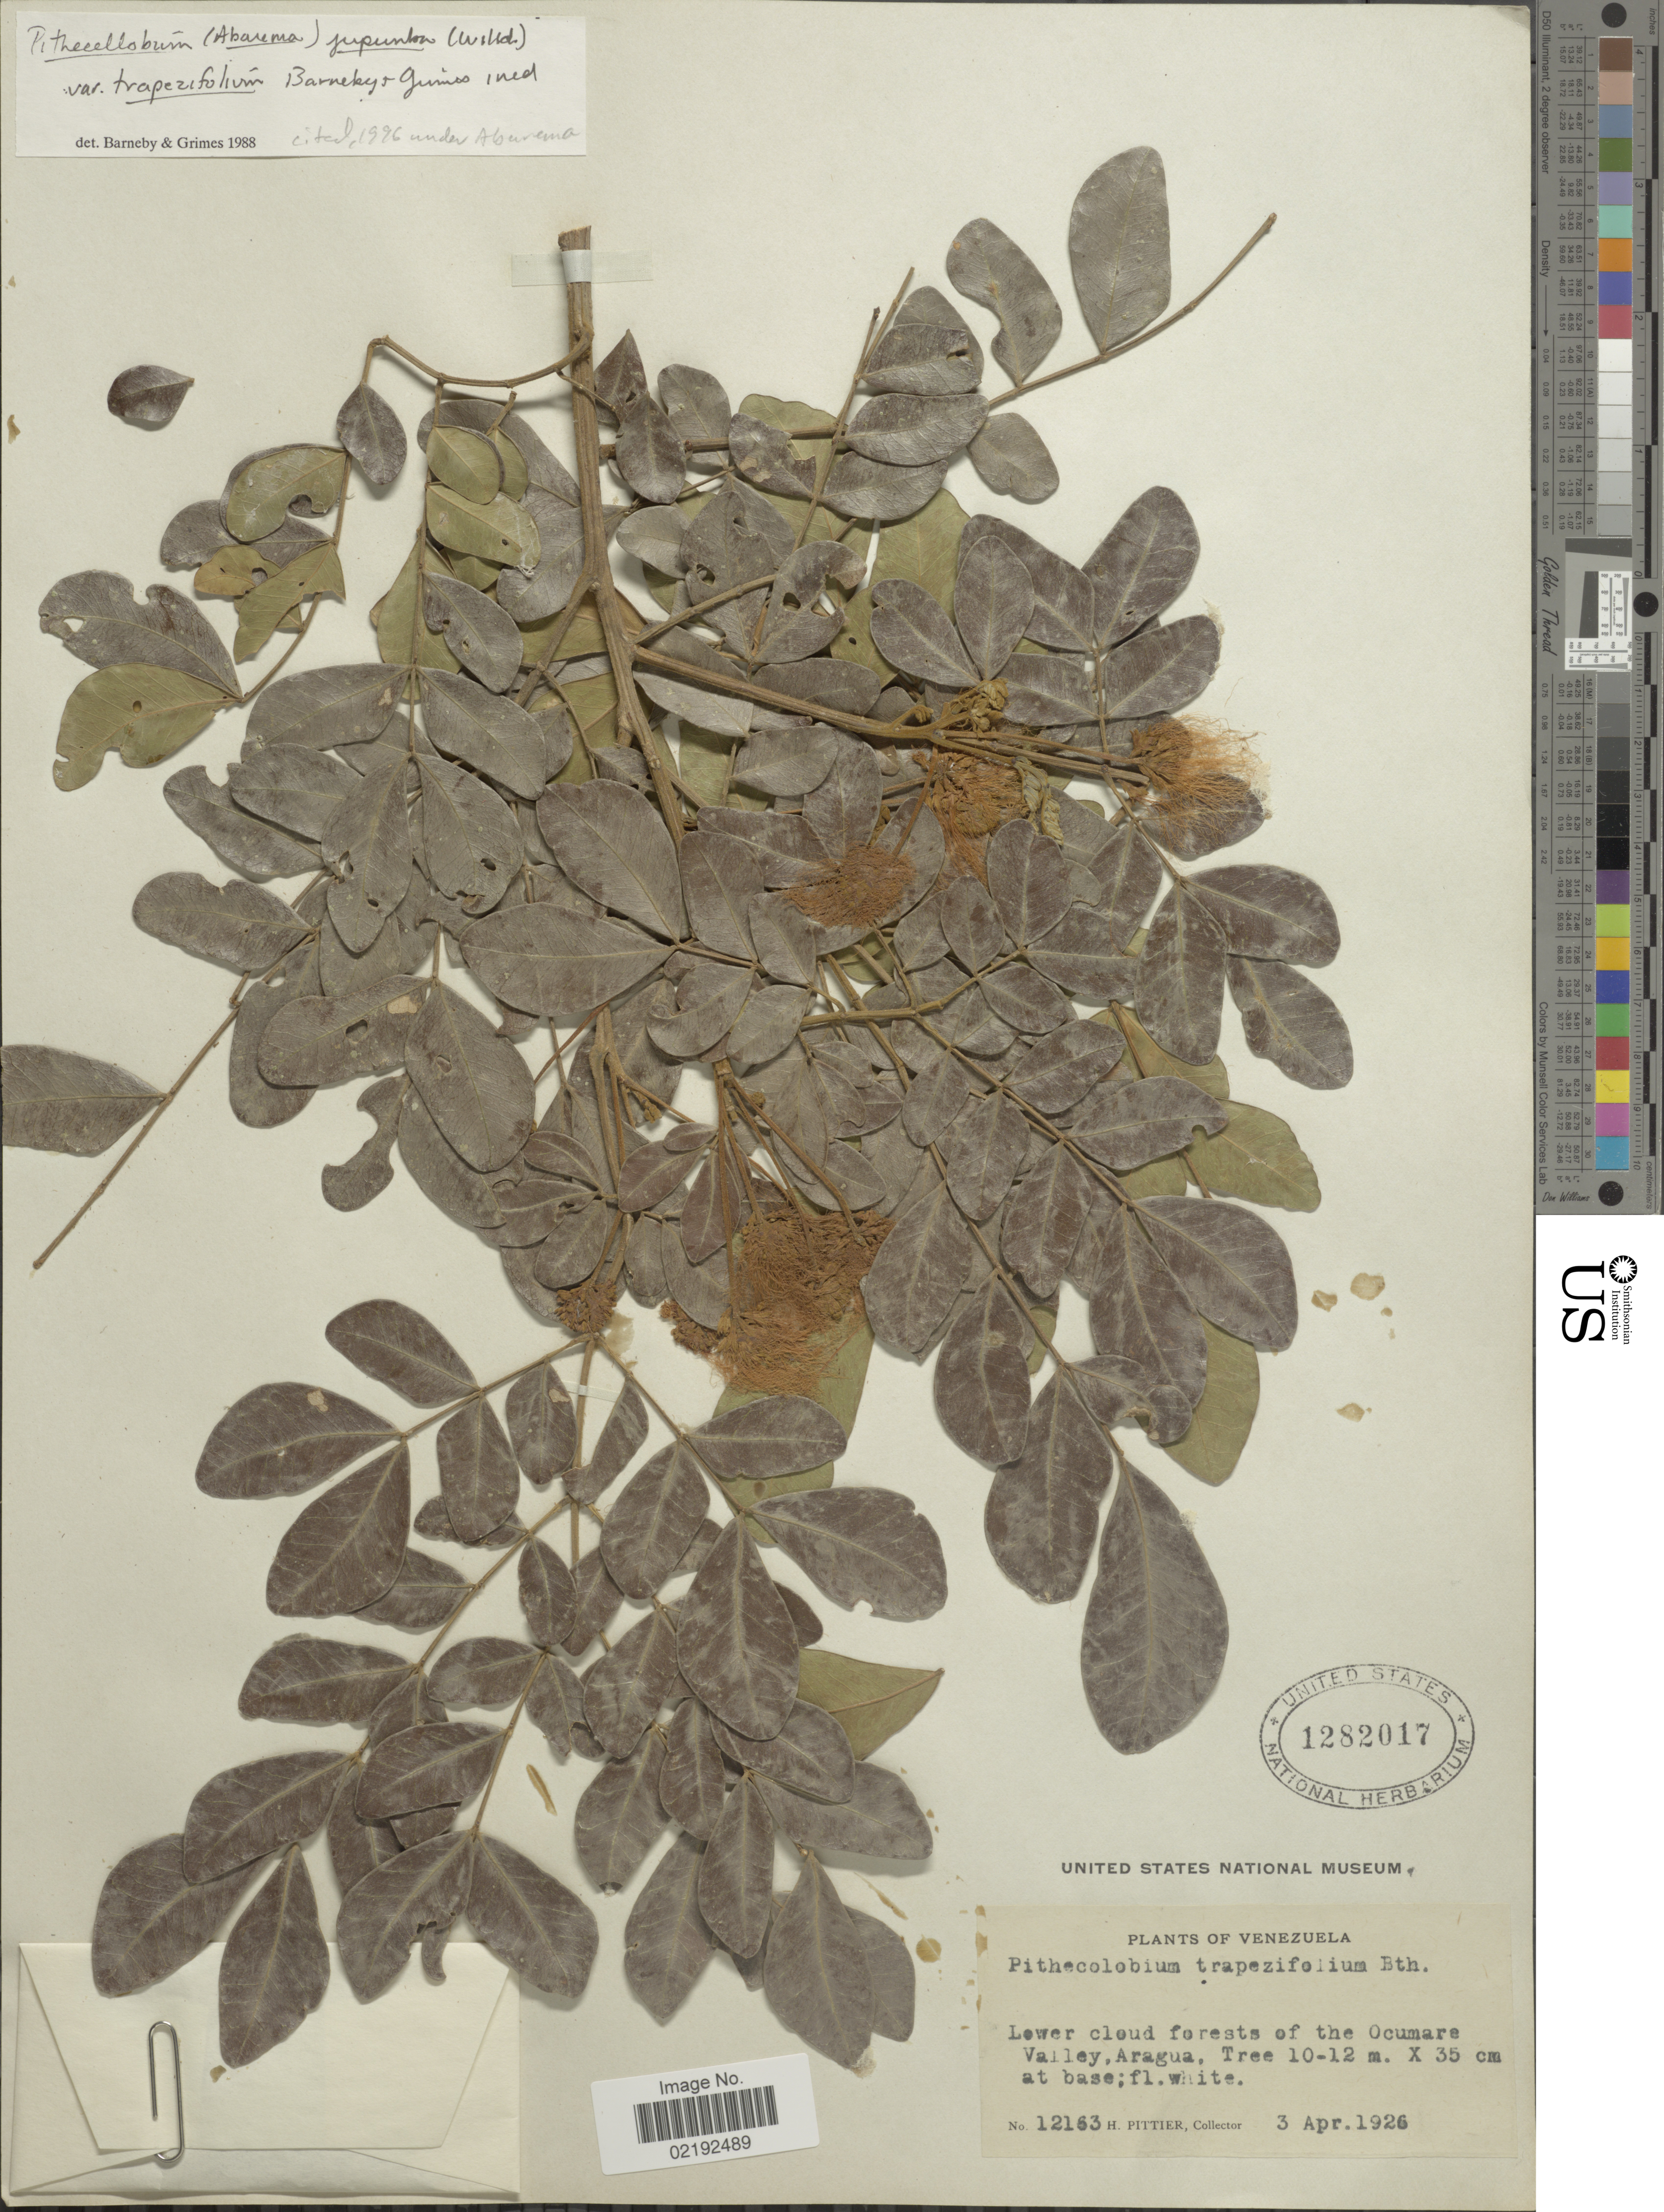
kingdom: Plantae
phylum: Tracheophyta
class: Magnoliopsida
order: Fabales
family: Fabaceae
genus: Jupunba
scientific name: Jupunba trapezifolia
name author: (Vahl) Moldenke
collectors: H. F. Pittier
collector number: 12163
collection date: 1926-04-06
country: Venezuela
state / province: Aragua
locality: Lower cloud forest of the Ocumare Valley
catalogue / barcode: US 1282017